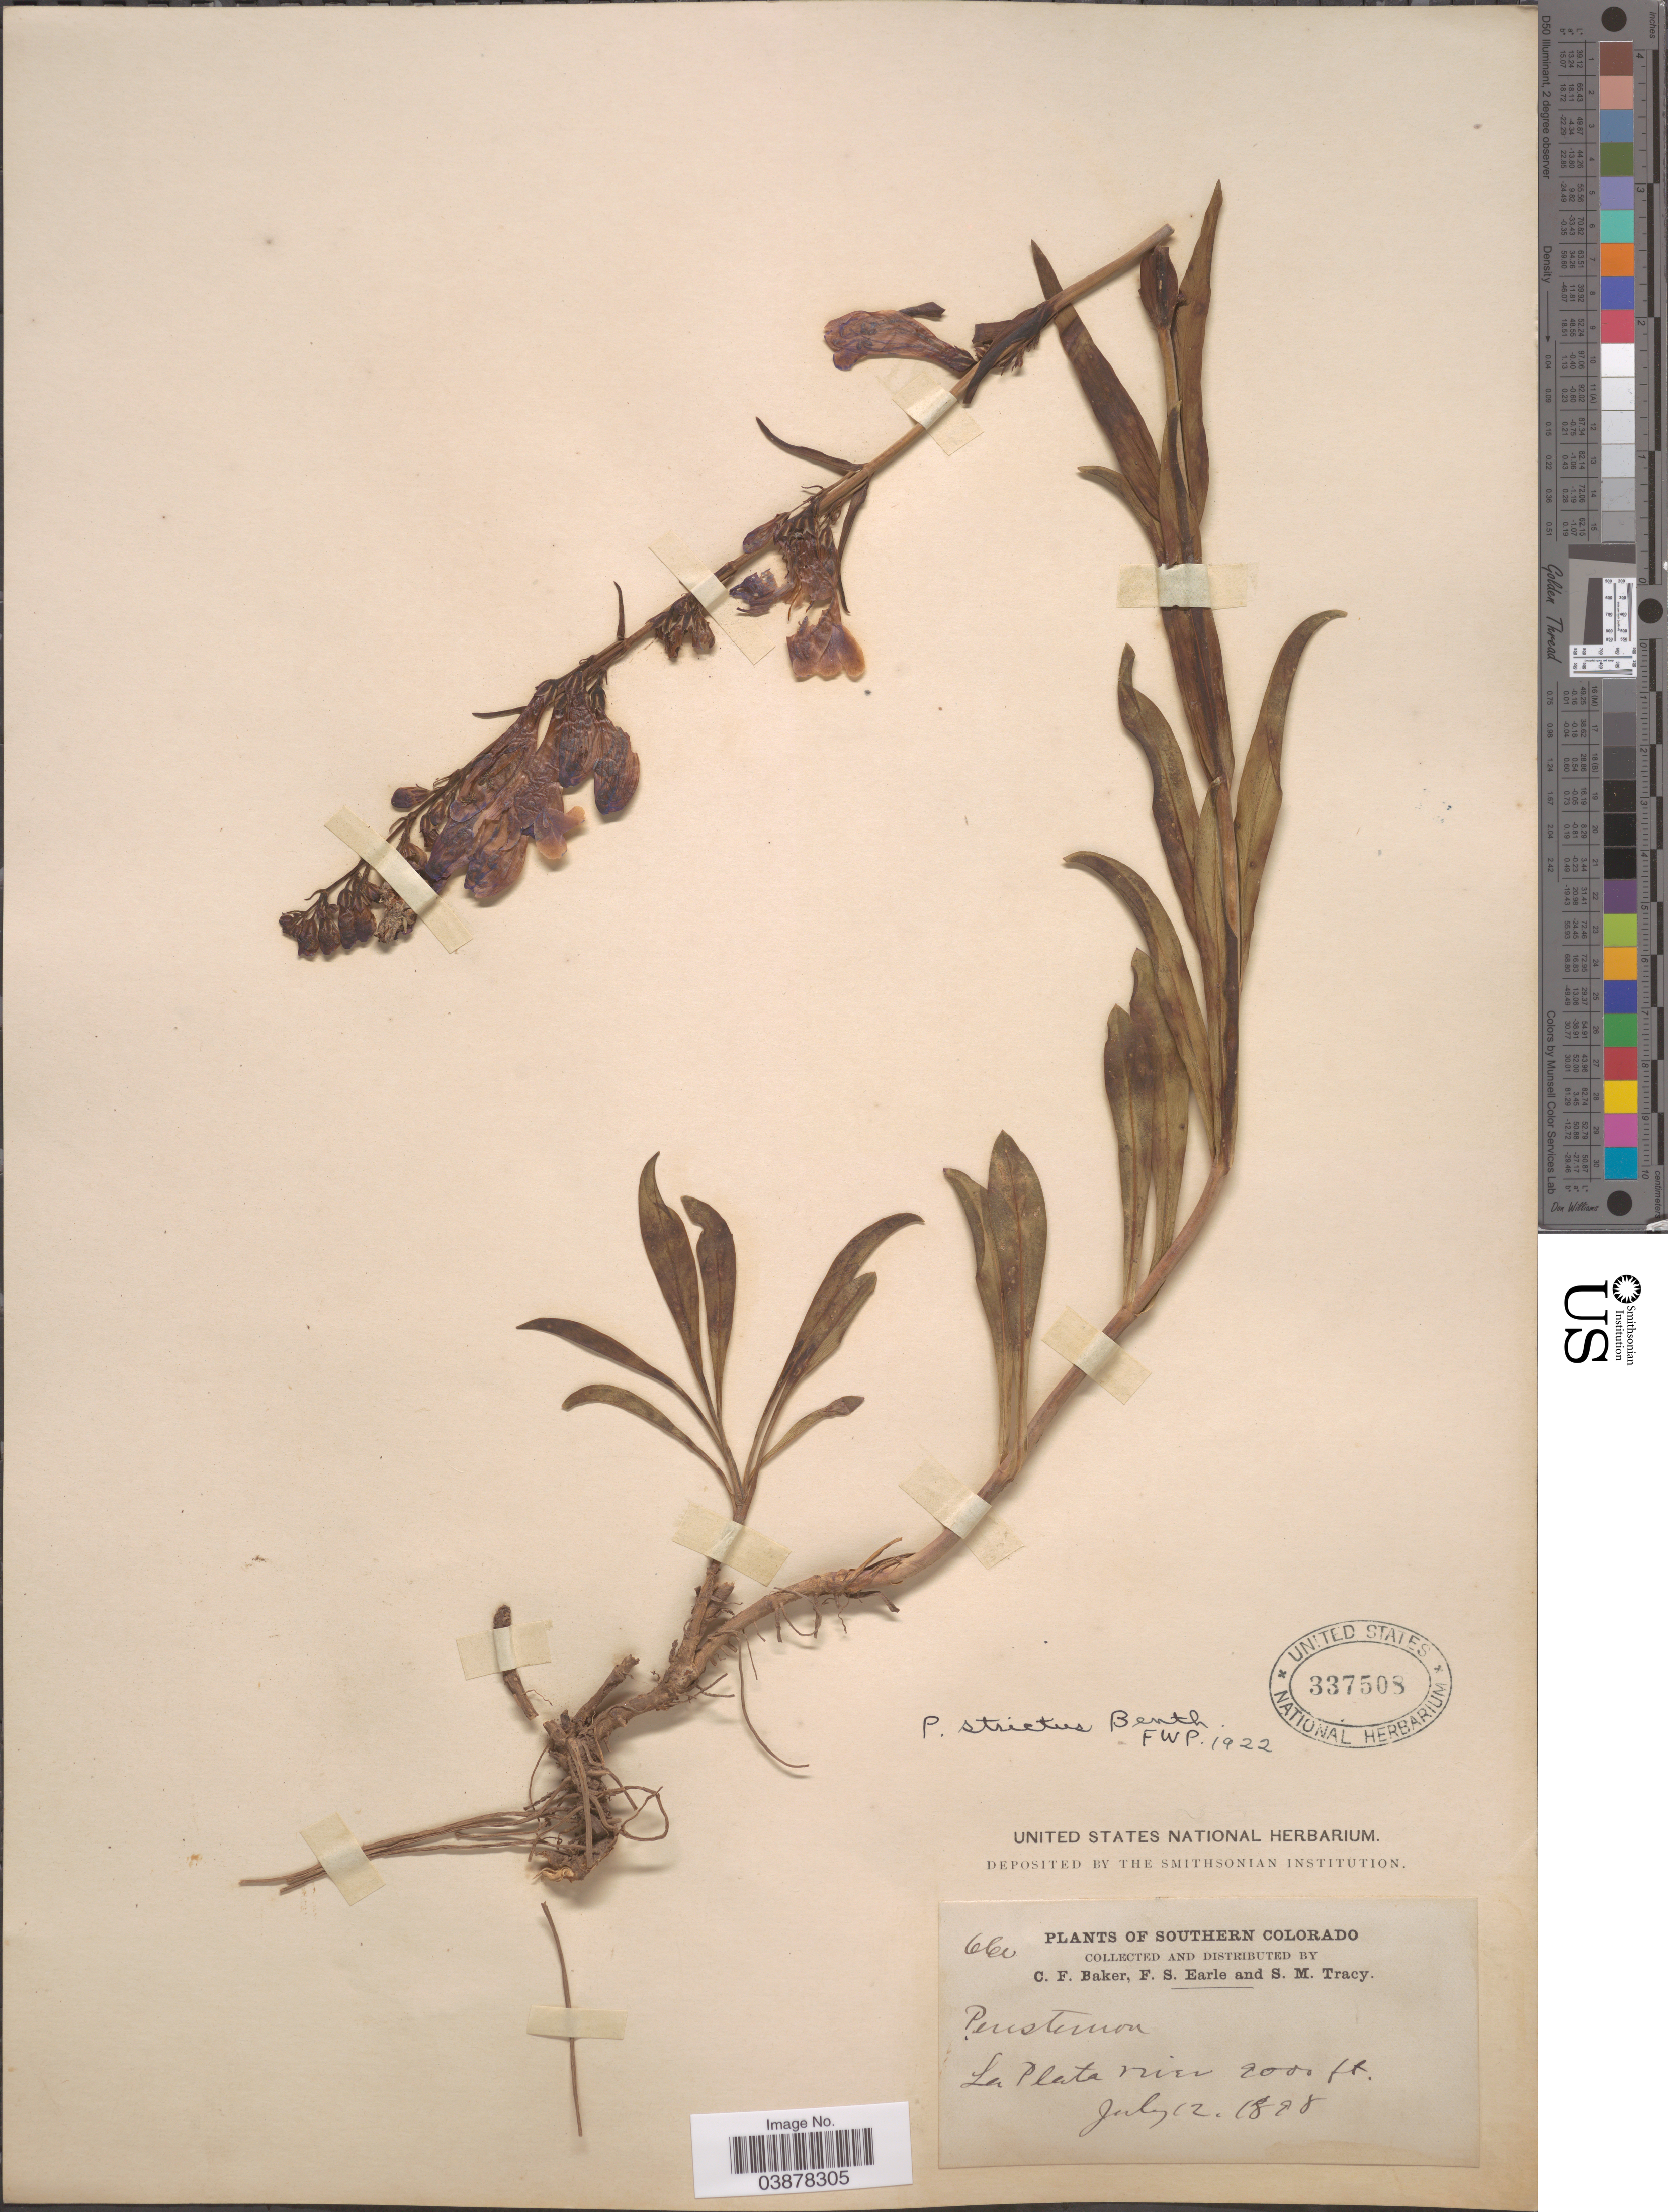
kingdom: Plantae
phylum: Tracheophyta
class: Magnoliopsida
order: Lamiales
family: Plantaginaceae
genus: Penstemon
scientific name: Penstemon strictus subsp. strictus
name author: Benth.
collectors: C. F. Baker, F. S. Earle & S. M. Tracy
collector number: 660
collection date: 1898-07-12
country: United States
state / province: Colorado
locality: Southern Colorado. La Plata river.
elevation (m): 610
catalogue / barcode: US 337508